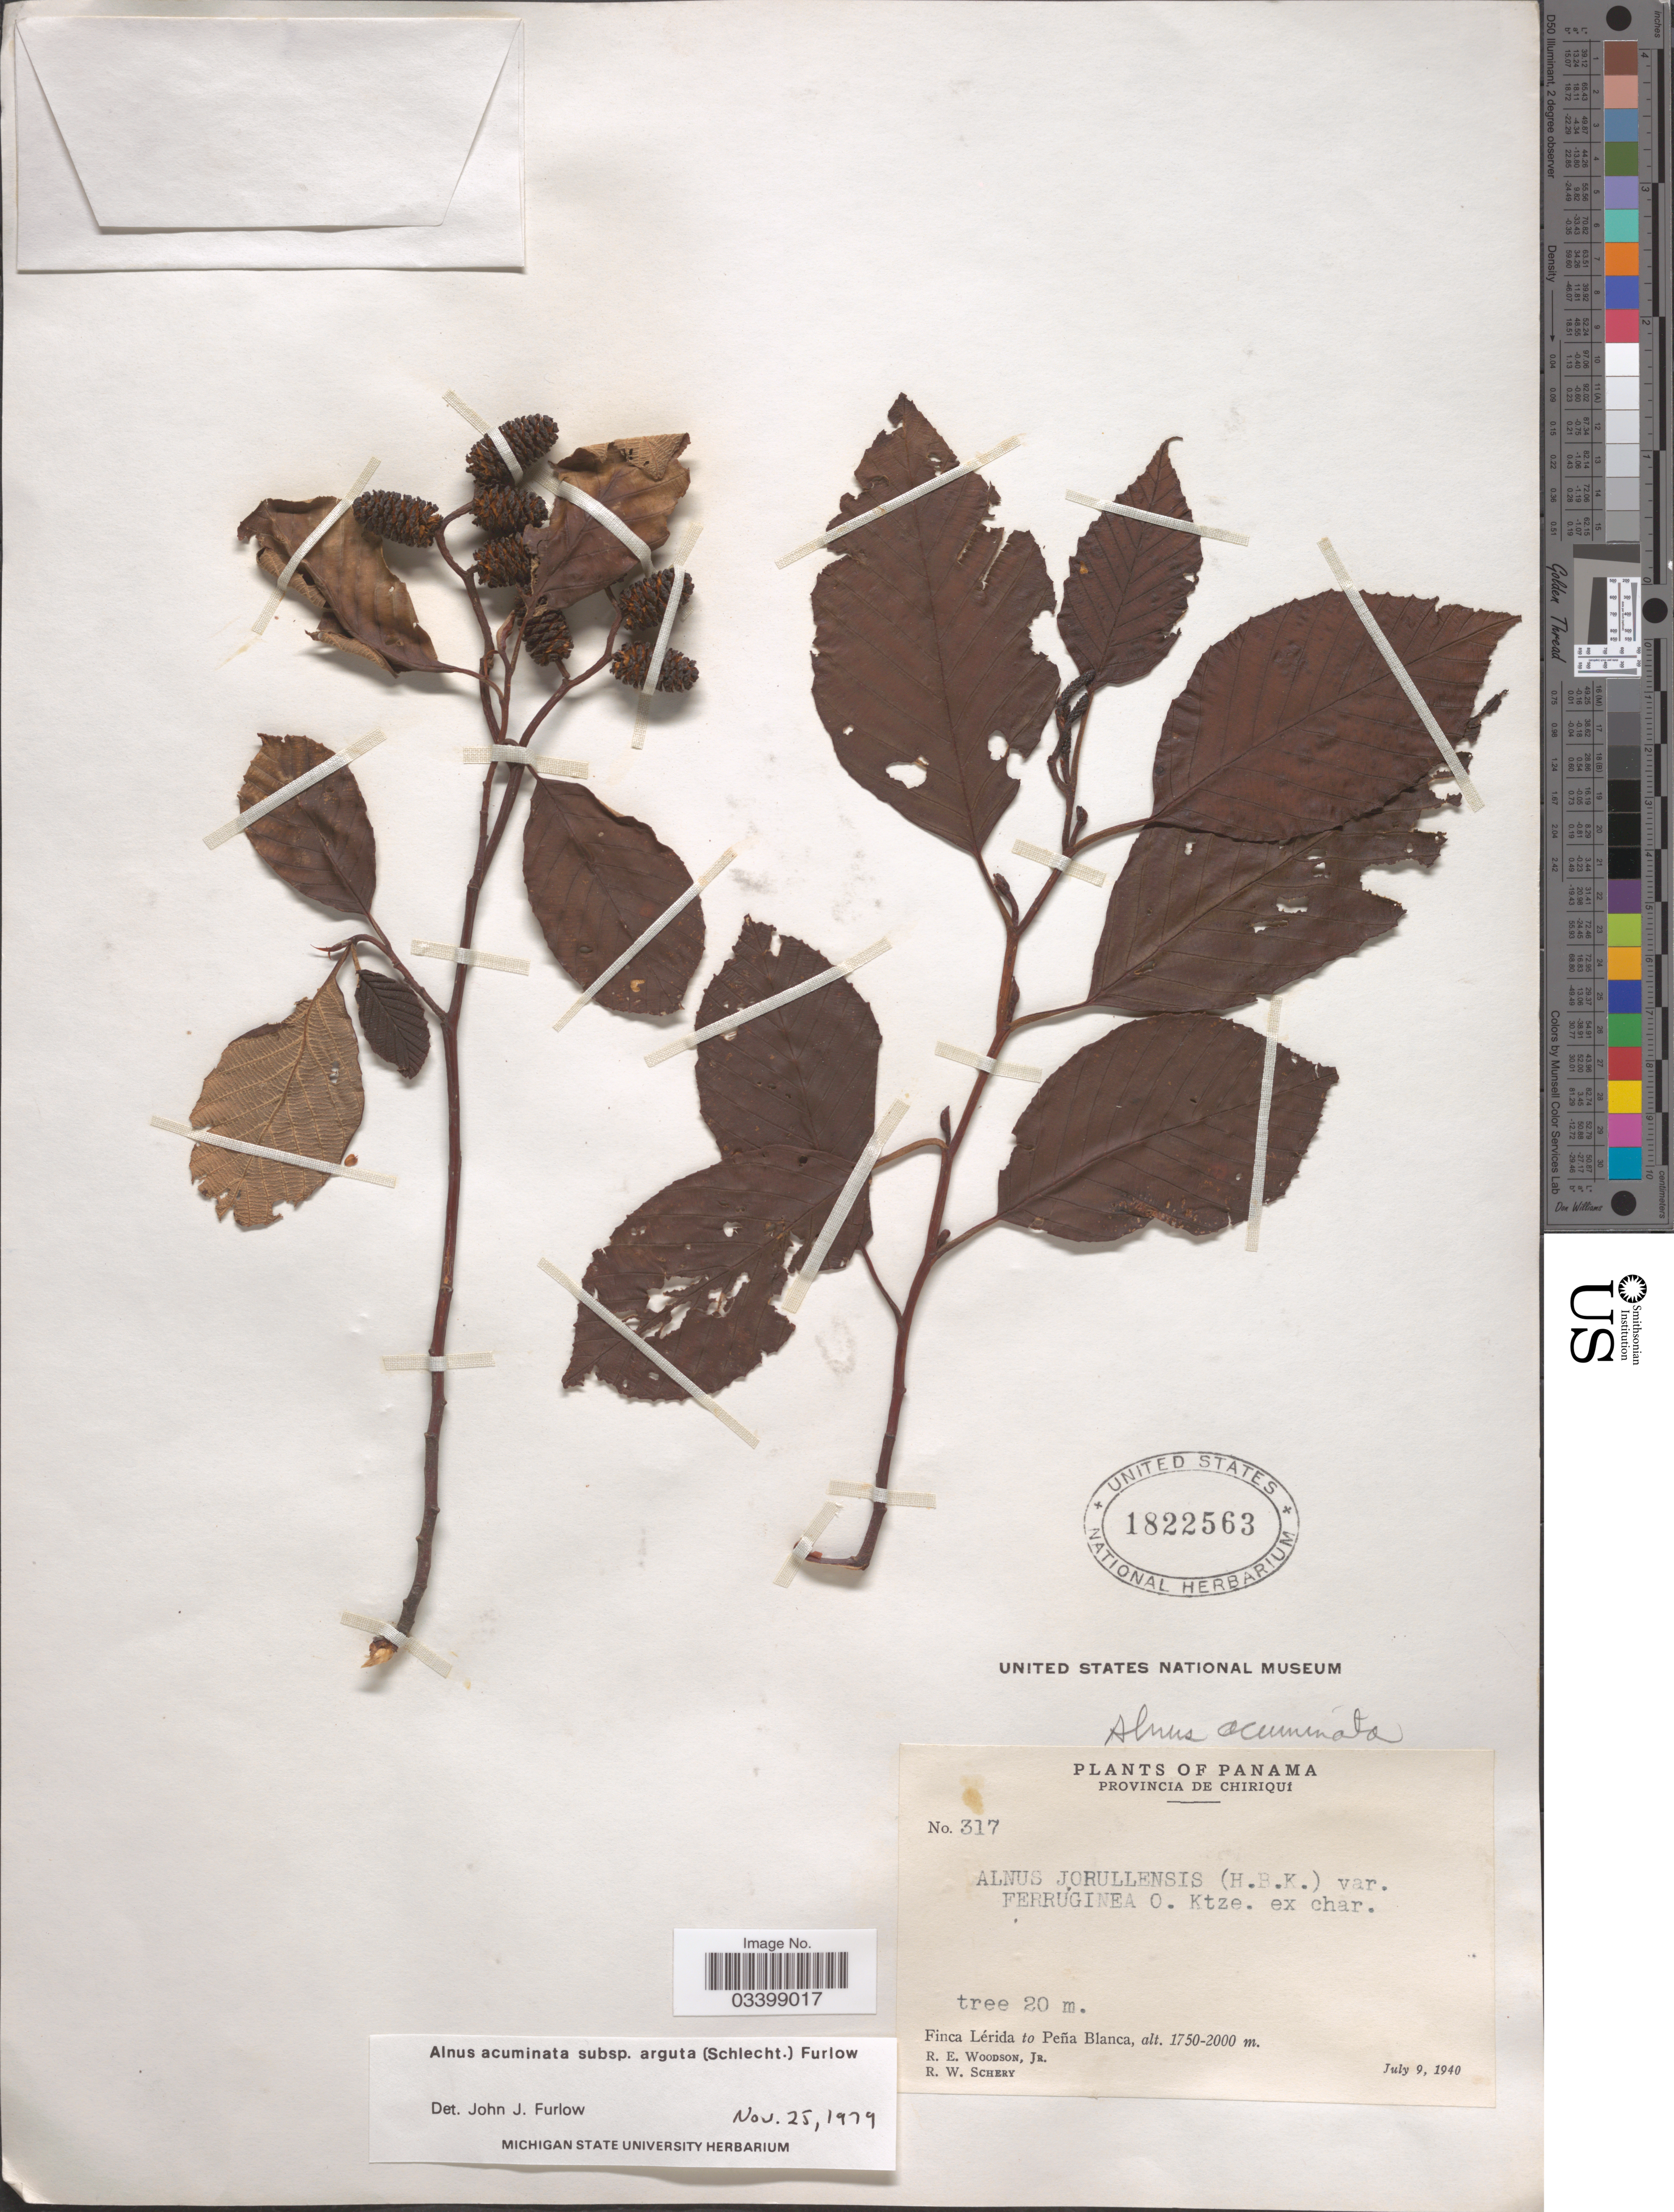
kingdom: Plantae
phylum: Tracheophyta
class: Magnoliopsida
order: Fagales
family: Betulaceae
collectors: R. E. Woodson & R. W. Schery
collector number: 317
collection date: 1940-07-09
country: Panama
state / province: Chiriqui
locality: Provincia de Chiriqui. Finca Lérida to Peña Blanca.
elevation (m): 1750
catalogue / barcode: US 1822563